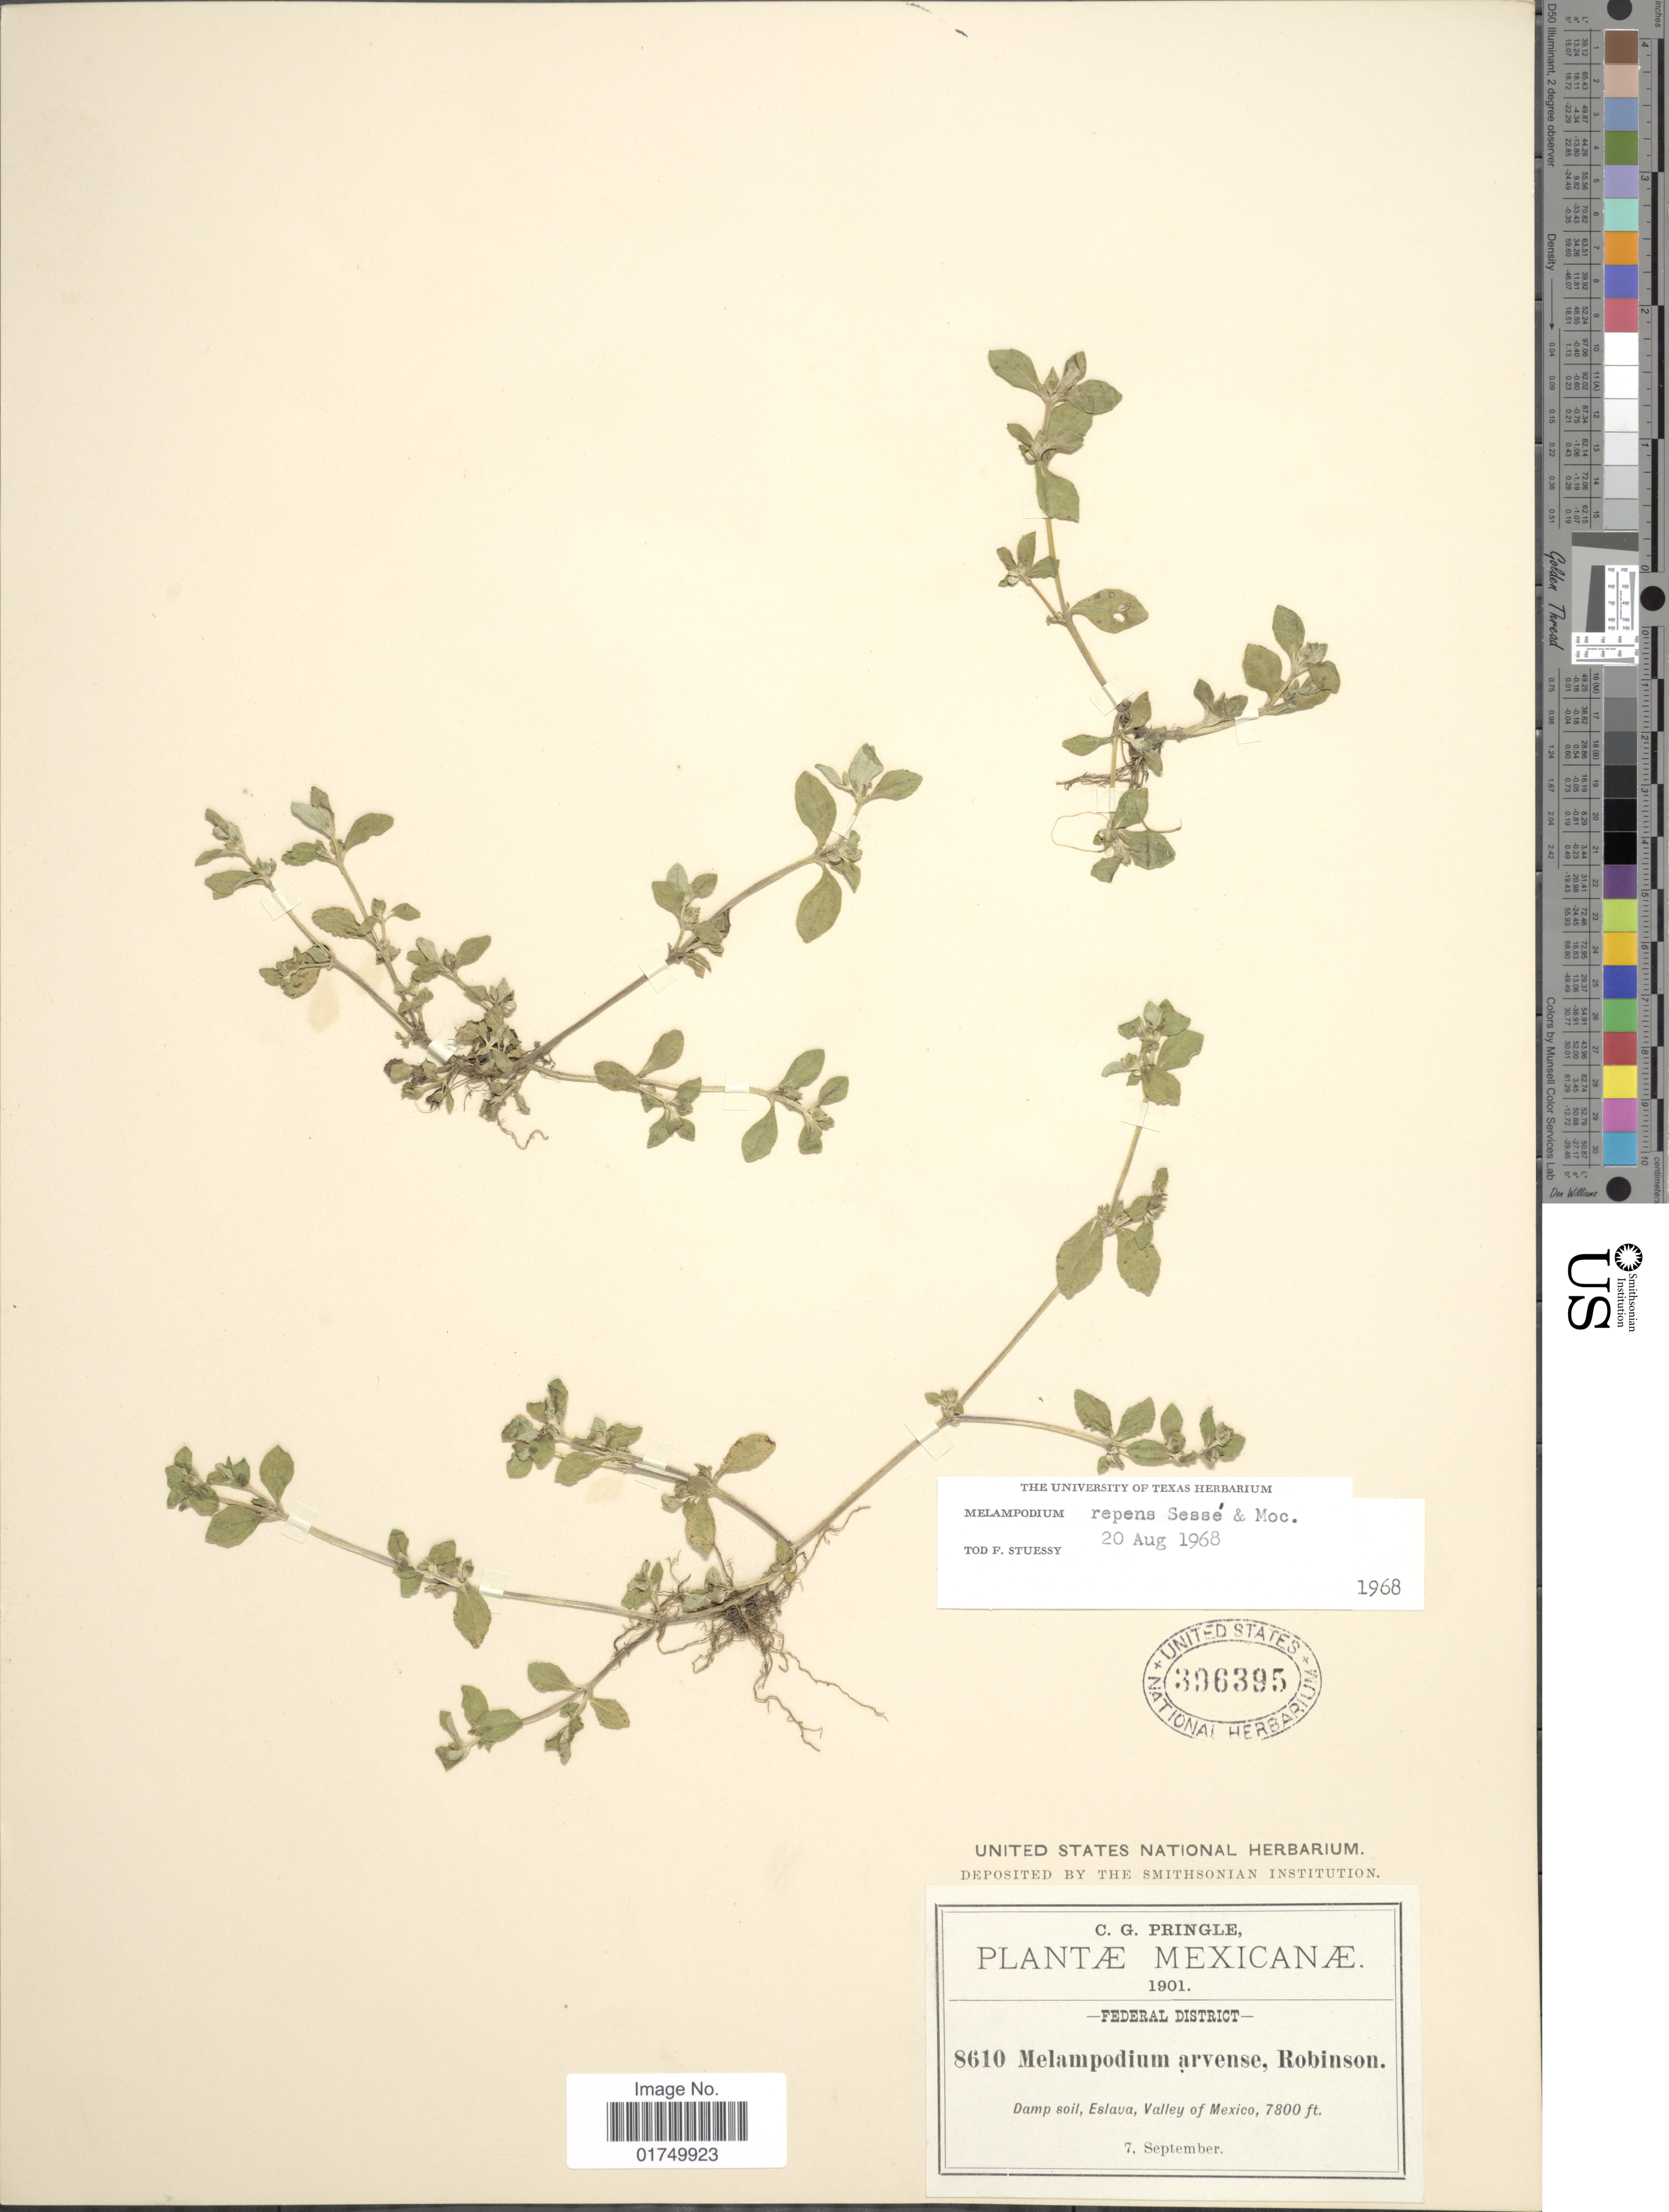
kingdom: Plantae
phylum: Tracheophyta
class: Magnoliopsida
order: Asterales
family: Asteraceae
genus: Melampodium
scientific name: Melampodium repens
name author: Sessé & Moc.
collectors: C. G. Pringle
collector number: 8610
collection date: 1901-09-07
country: Mexico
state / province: Distrito Federal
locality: Federal District. Damp soil, Eslava, Valley of Mexico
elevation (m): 2377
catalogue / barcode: US 396395